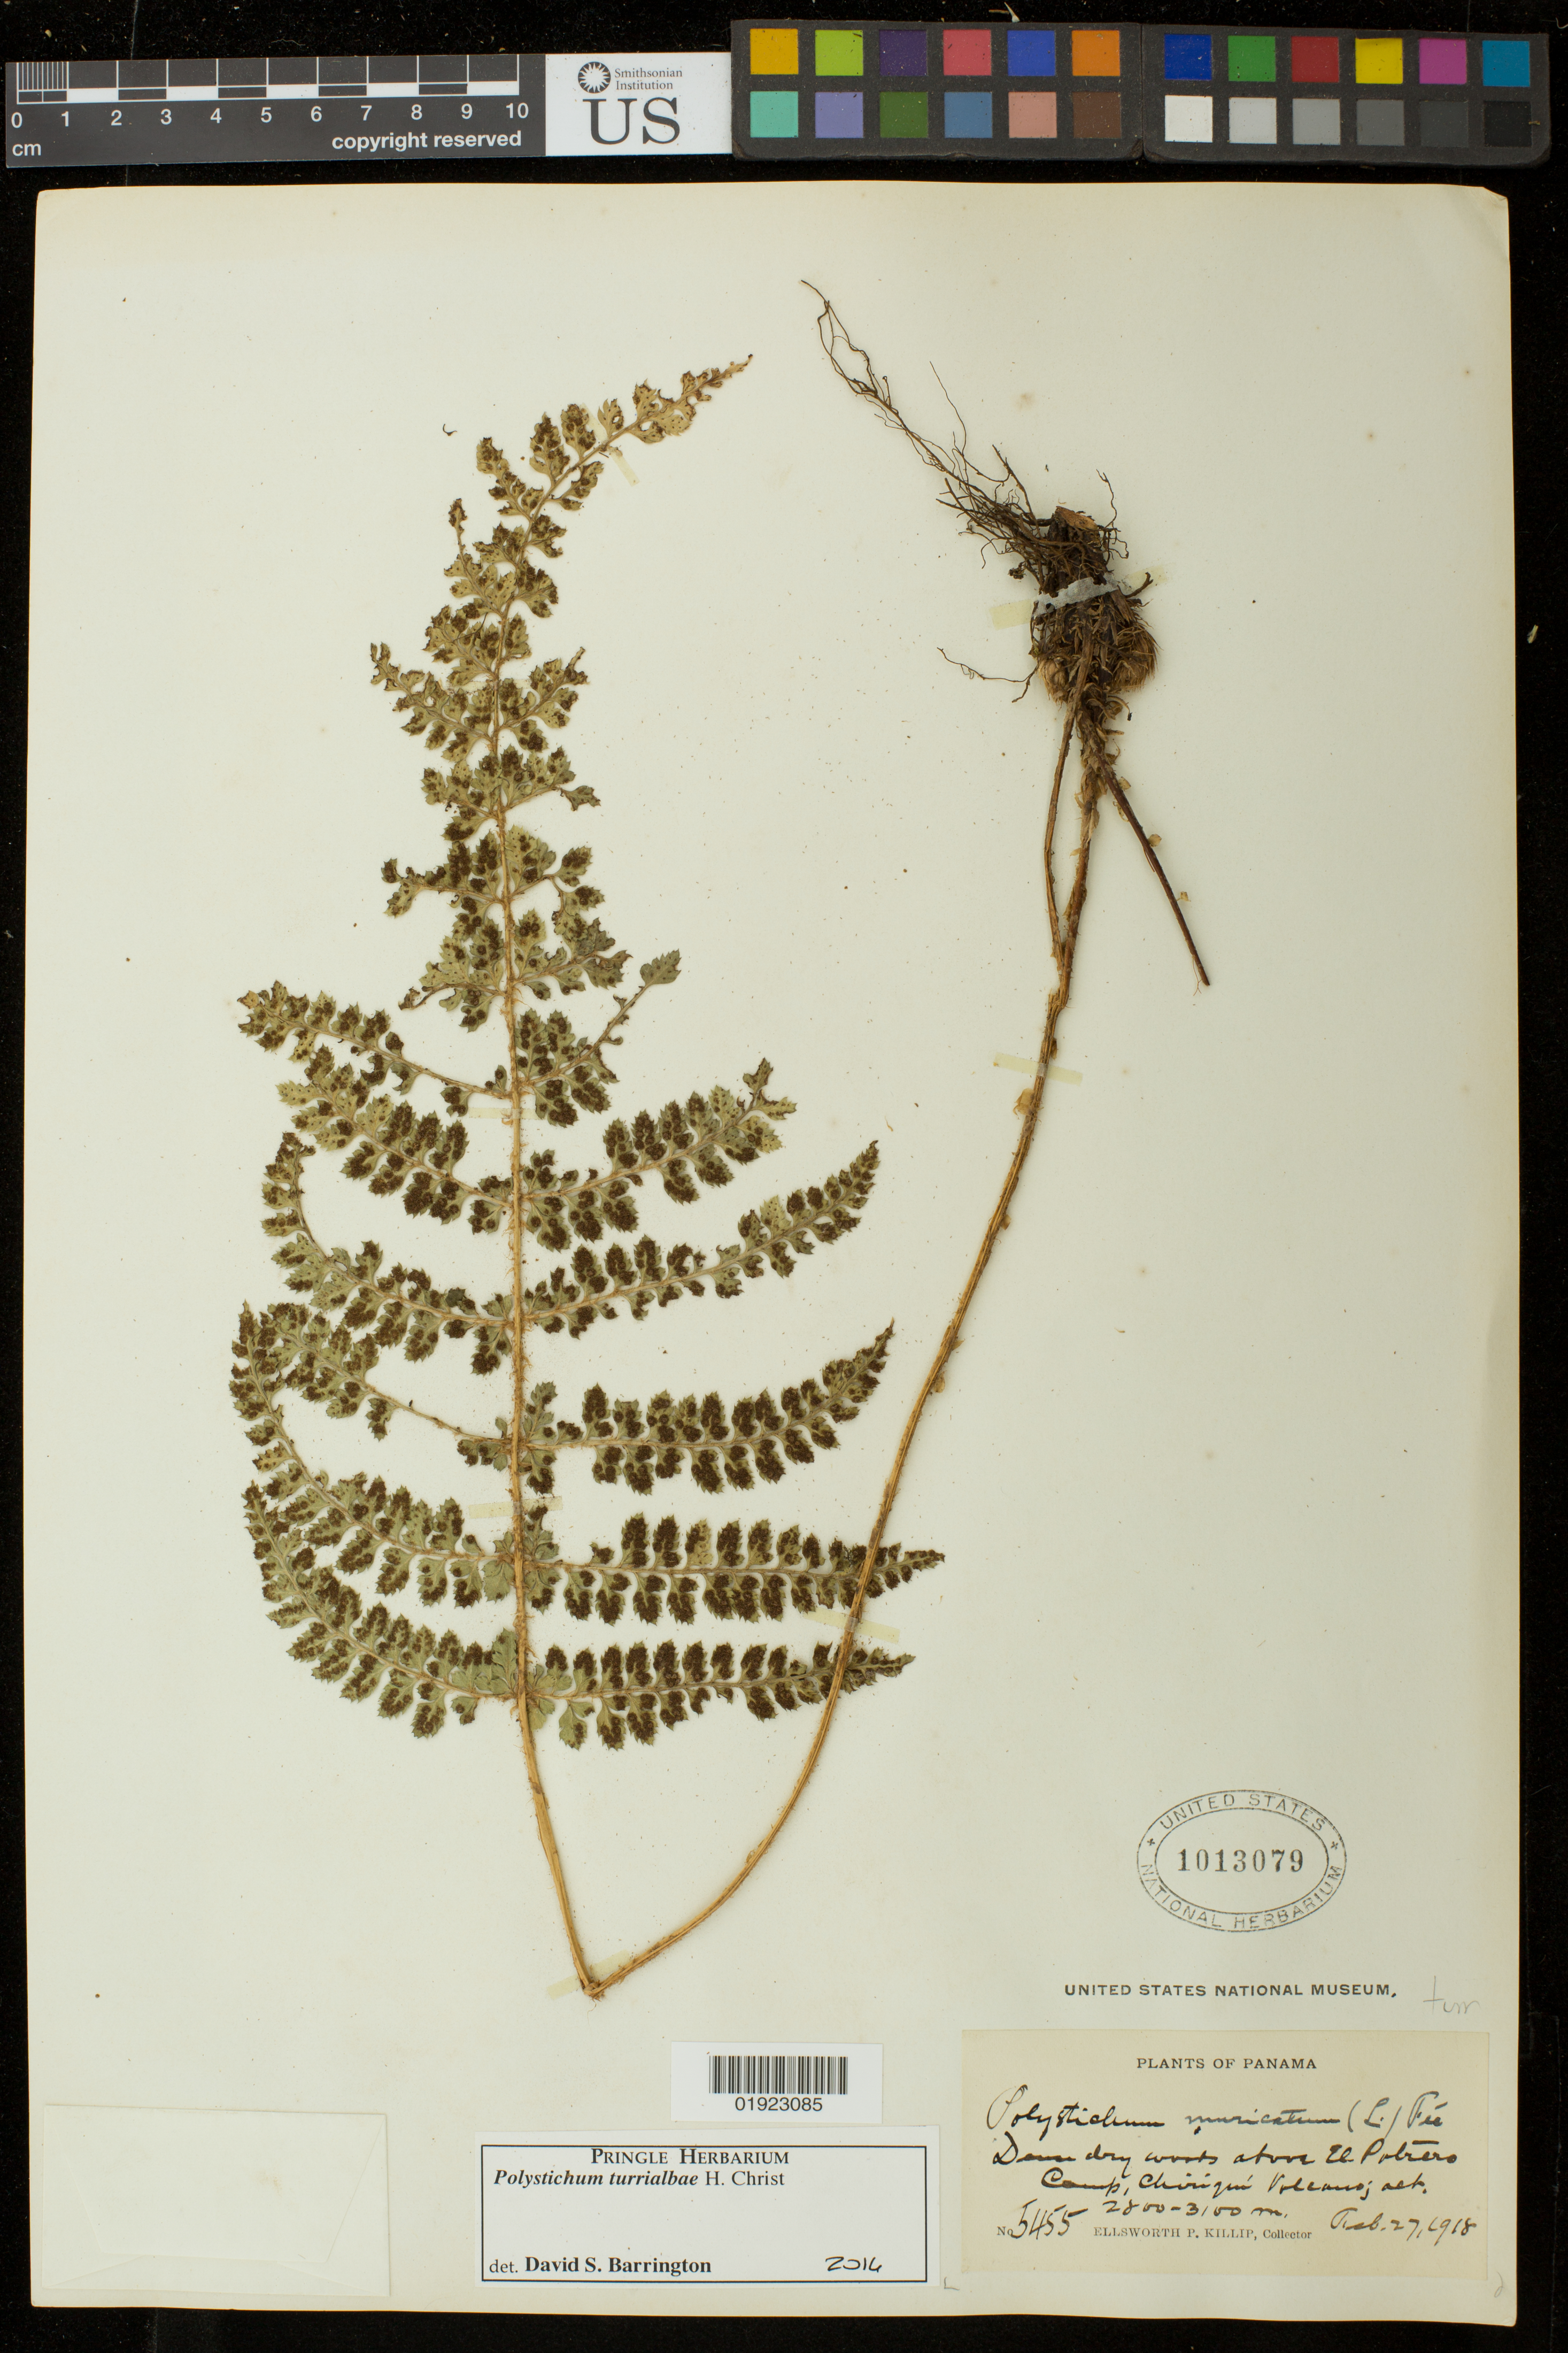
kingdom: Plantae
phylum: Tracheophyta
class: Polypodiopsida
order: Polypodiales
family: Dryopteridaceae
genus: Polystichum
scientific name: Polystichum turrialbae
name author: Christ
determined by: Barrington, D. S., Curator (VT), University of Vermont (UNITED STATES)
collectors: E. P. Killip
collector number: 5455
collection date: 1918-02-27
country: Panama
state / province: Chiriqui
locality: El Pobrero Camp.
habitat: Dry woods.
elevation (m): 2800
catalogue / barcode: US 1013079